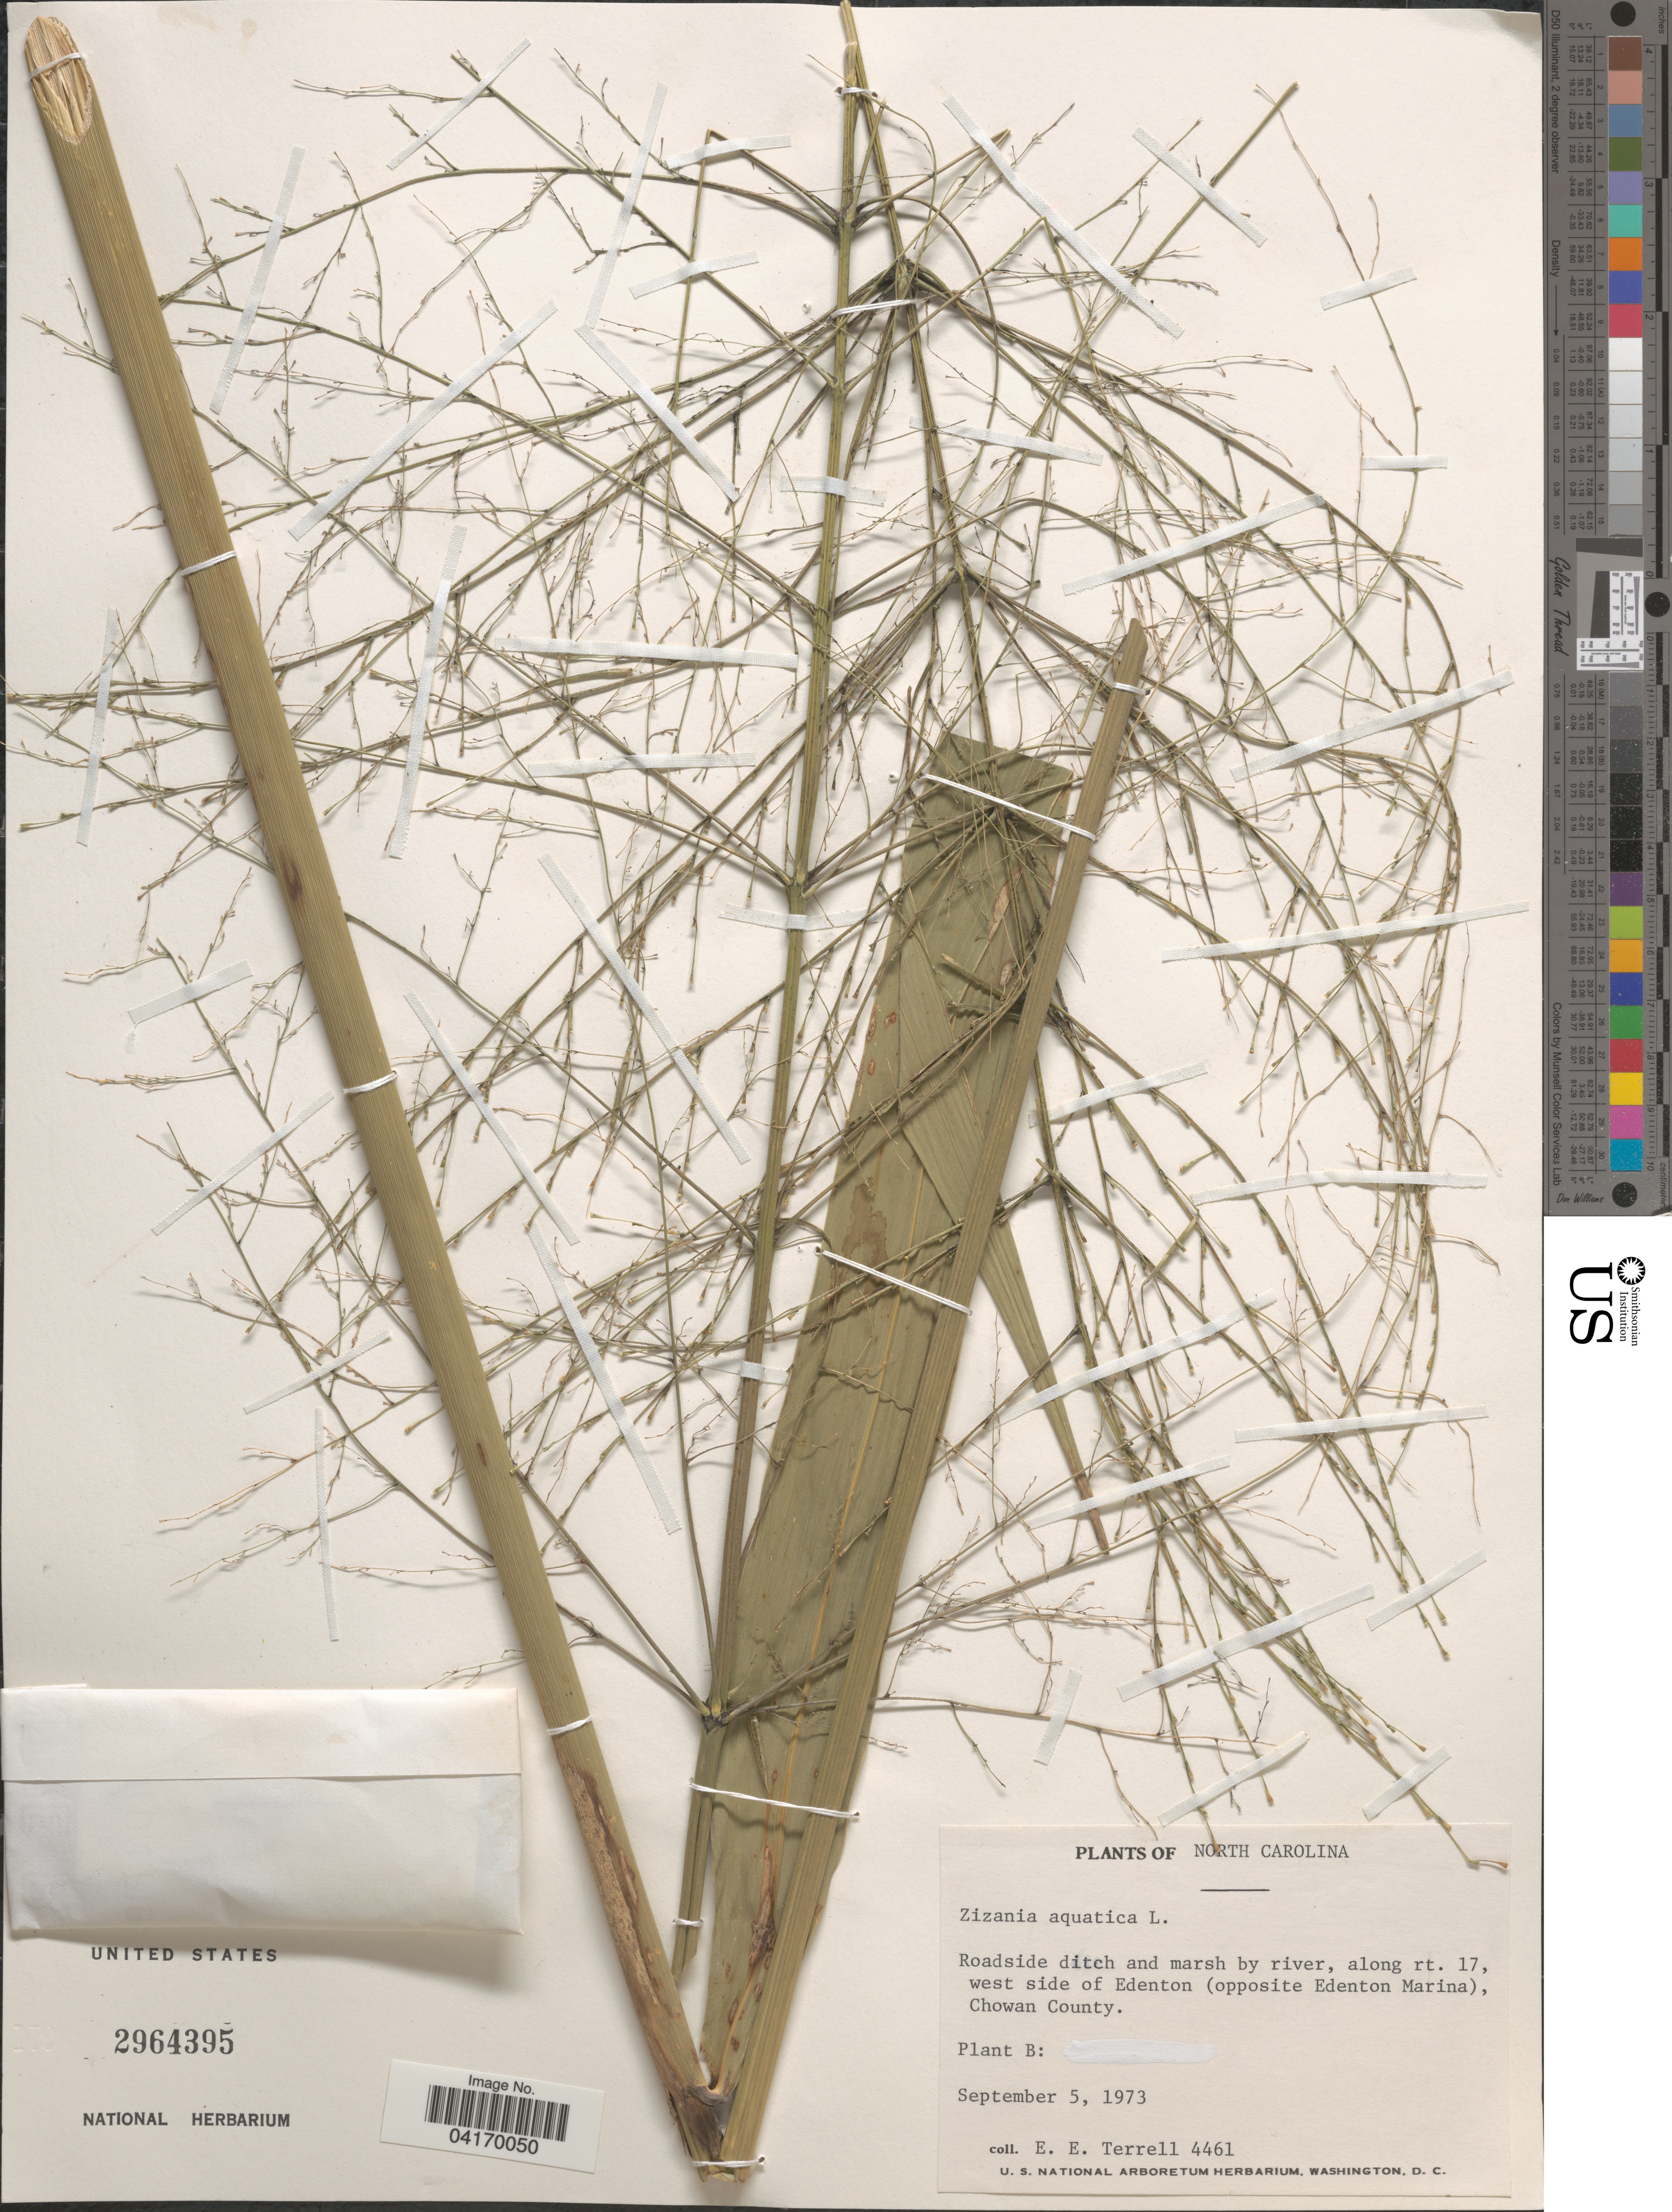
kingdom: Plantae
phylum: Tracheophyta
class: Liliopsida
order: Poales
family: Poaceae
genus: Zizania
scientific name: Zizania aquatica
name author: L.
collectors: E. E. Terrell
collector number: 4461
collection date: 1973-09-05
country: United States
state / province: North Carolina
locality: Roadside ditch and marsh by river, along rt. 17, west side of Edenton (opposite Edenton Marina), Chowan County.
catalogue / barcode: US 2964395